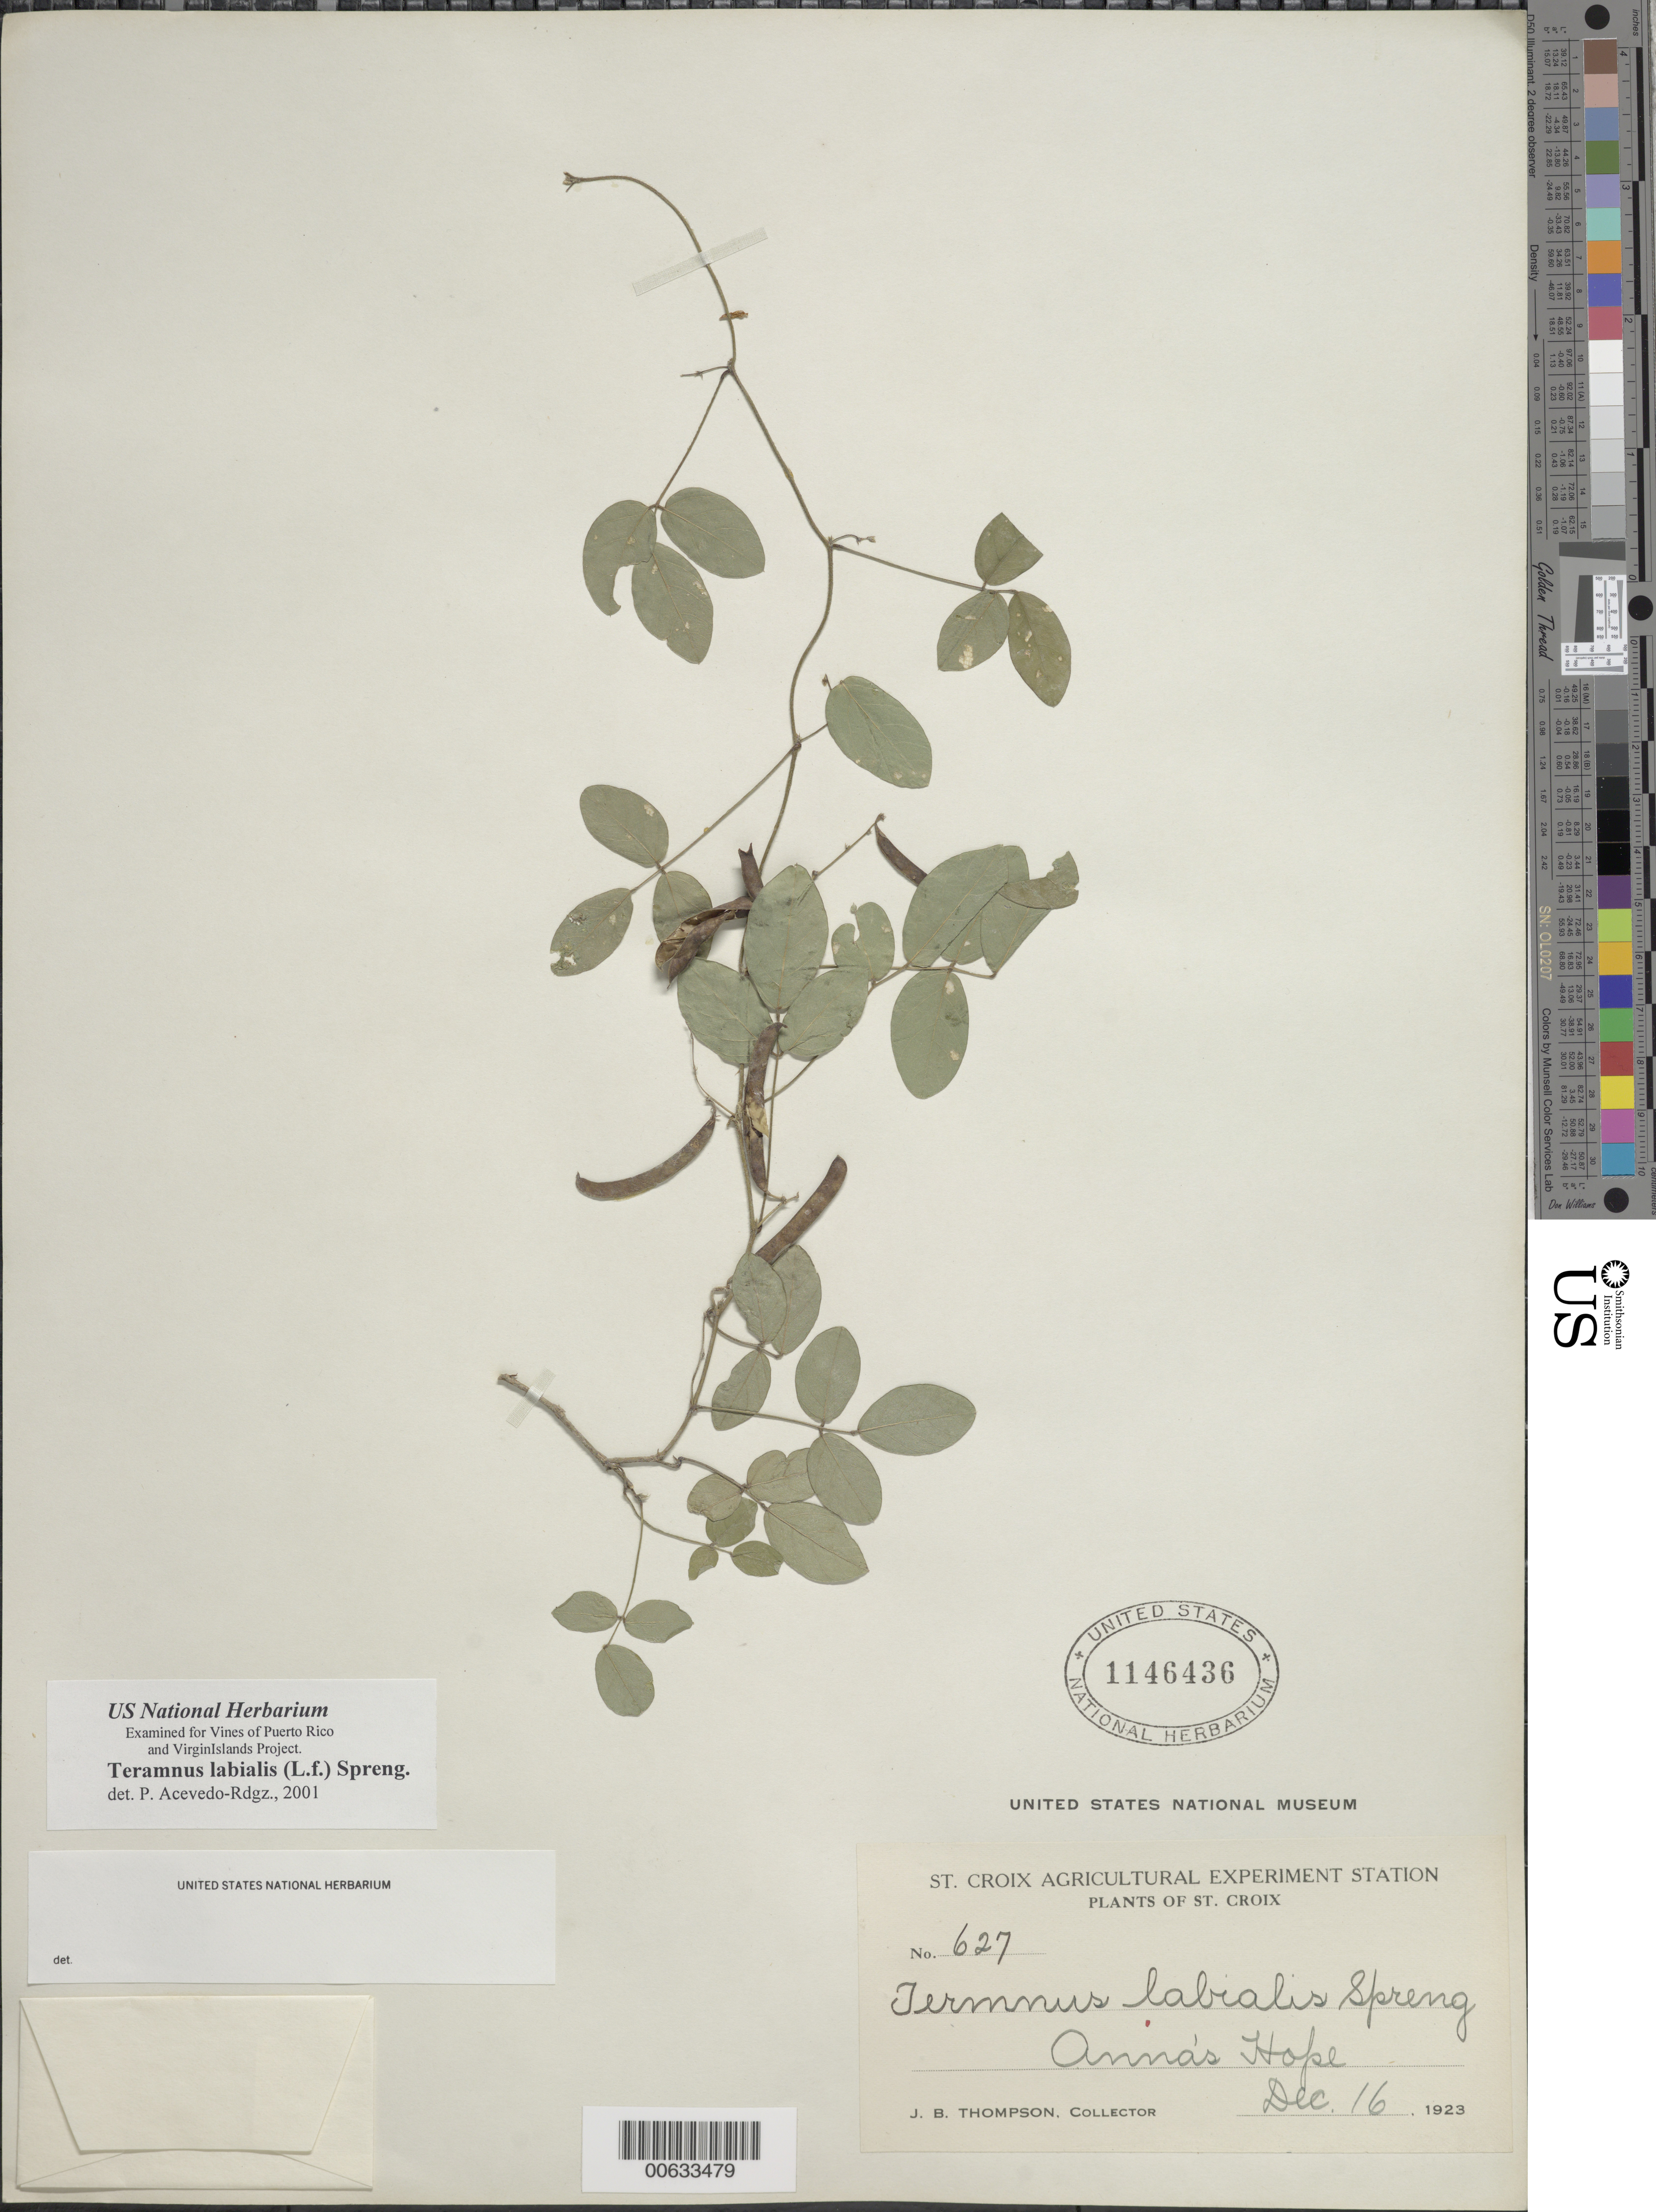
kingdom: Plantae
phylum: Tracheophyta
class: Magnoliopsida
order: Fabales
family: Fabaceae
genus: Teramnus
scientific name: Teramnus labialis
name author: (L. f.) Spreng.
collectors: J. B. Thompson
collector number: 627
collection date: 1923-12-16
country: U.S. Virgin Islands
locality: St. Croix, Anna's Hope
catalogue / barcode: US 1146436